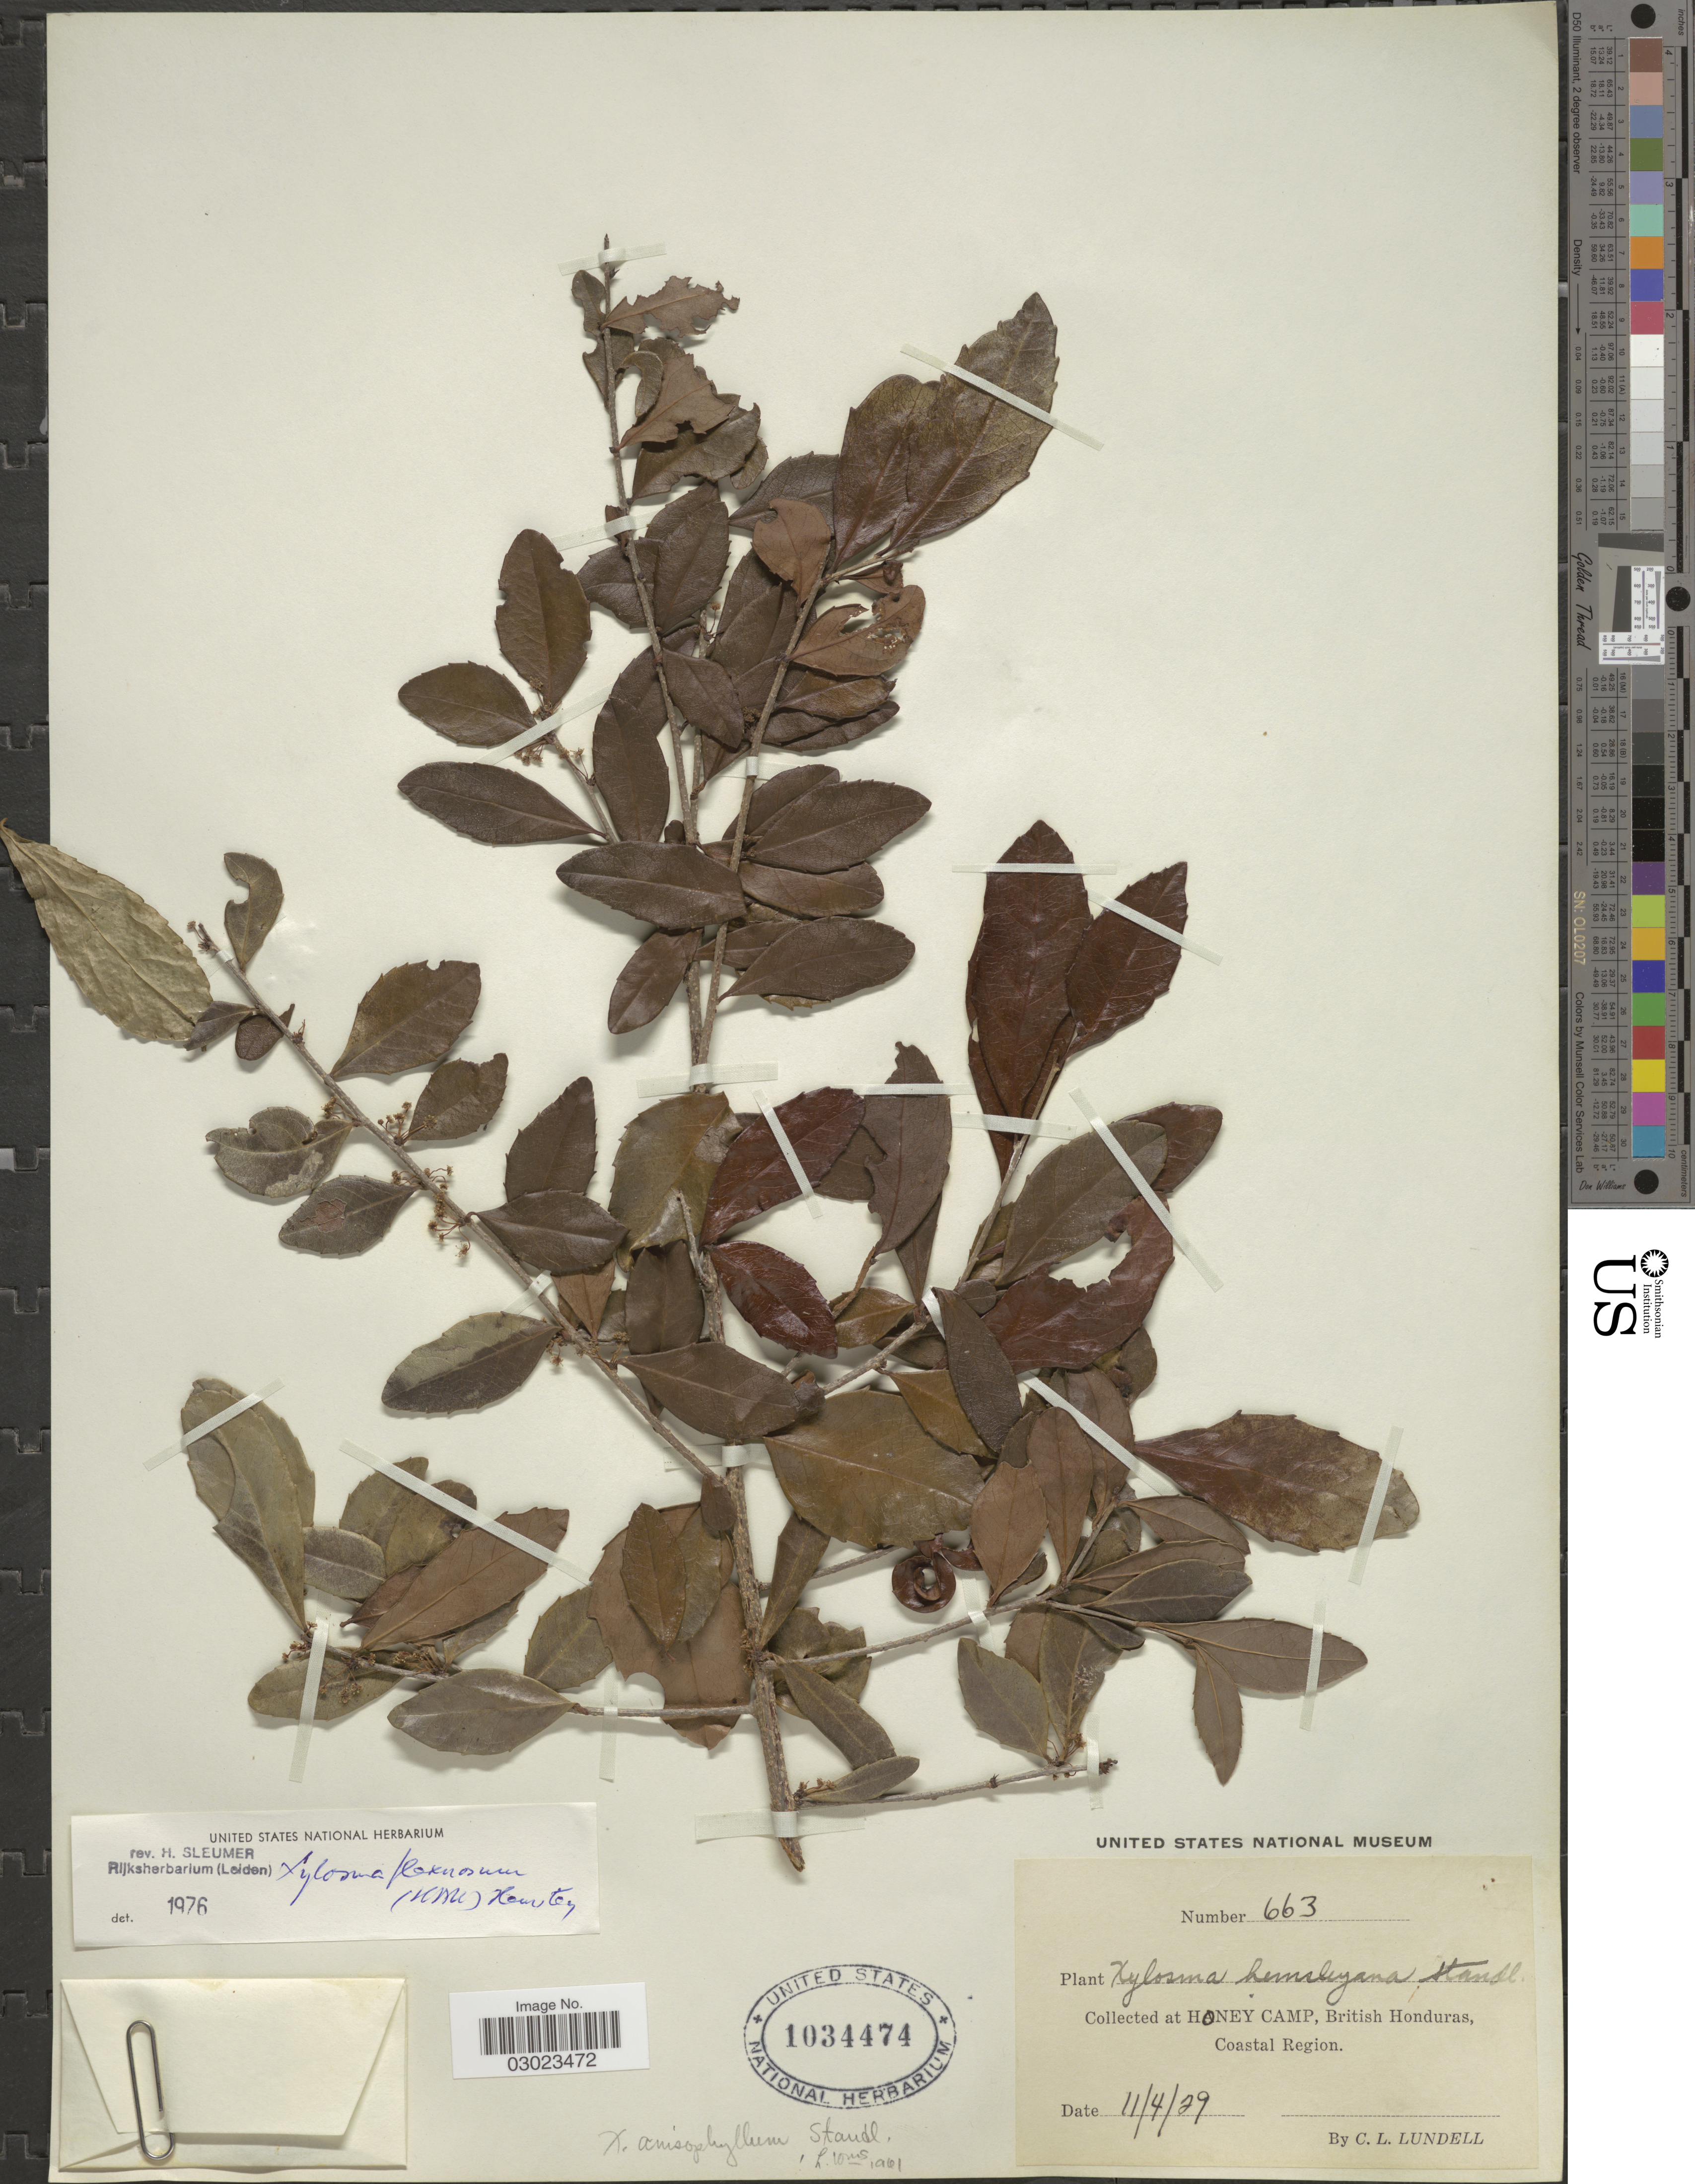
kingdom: Plantae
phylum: Tracheophyta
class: Magnoliopsida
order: Malpighiales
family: Salicaceae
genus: Xylosma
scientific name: Xylosma flexuosa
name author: (Kunth) Hemsl.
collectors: C. L. Lundell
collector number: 663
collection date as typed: Transcribed d/m/y: 11/4/29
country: Belize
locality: Honey Camp, British Honduras, Coastal Region.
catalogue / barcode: US 1034474